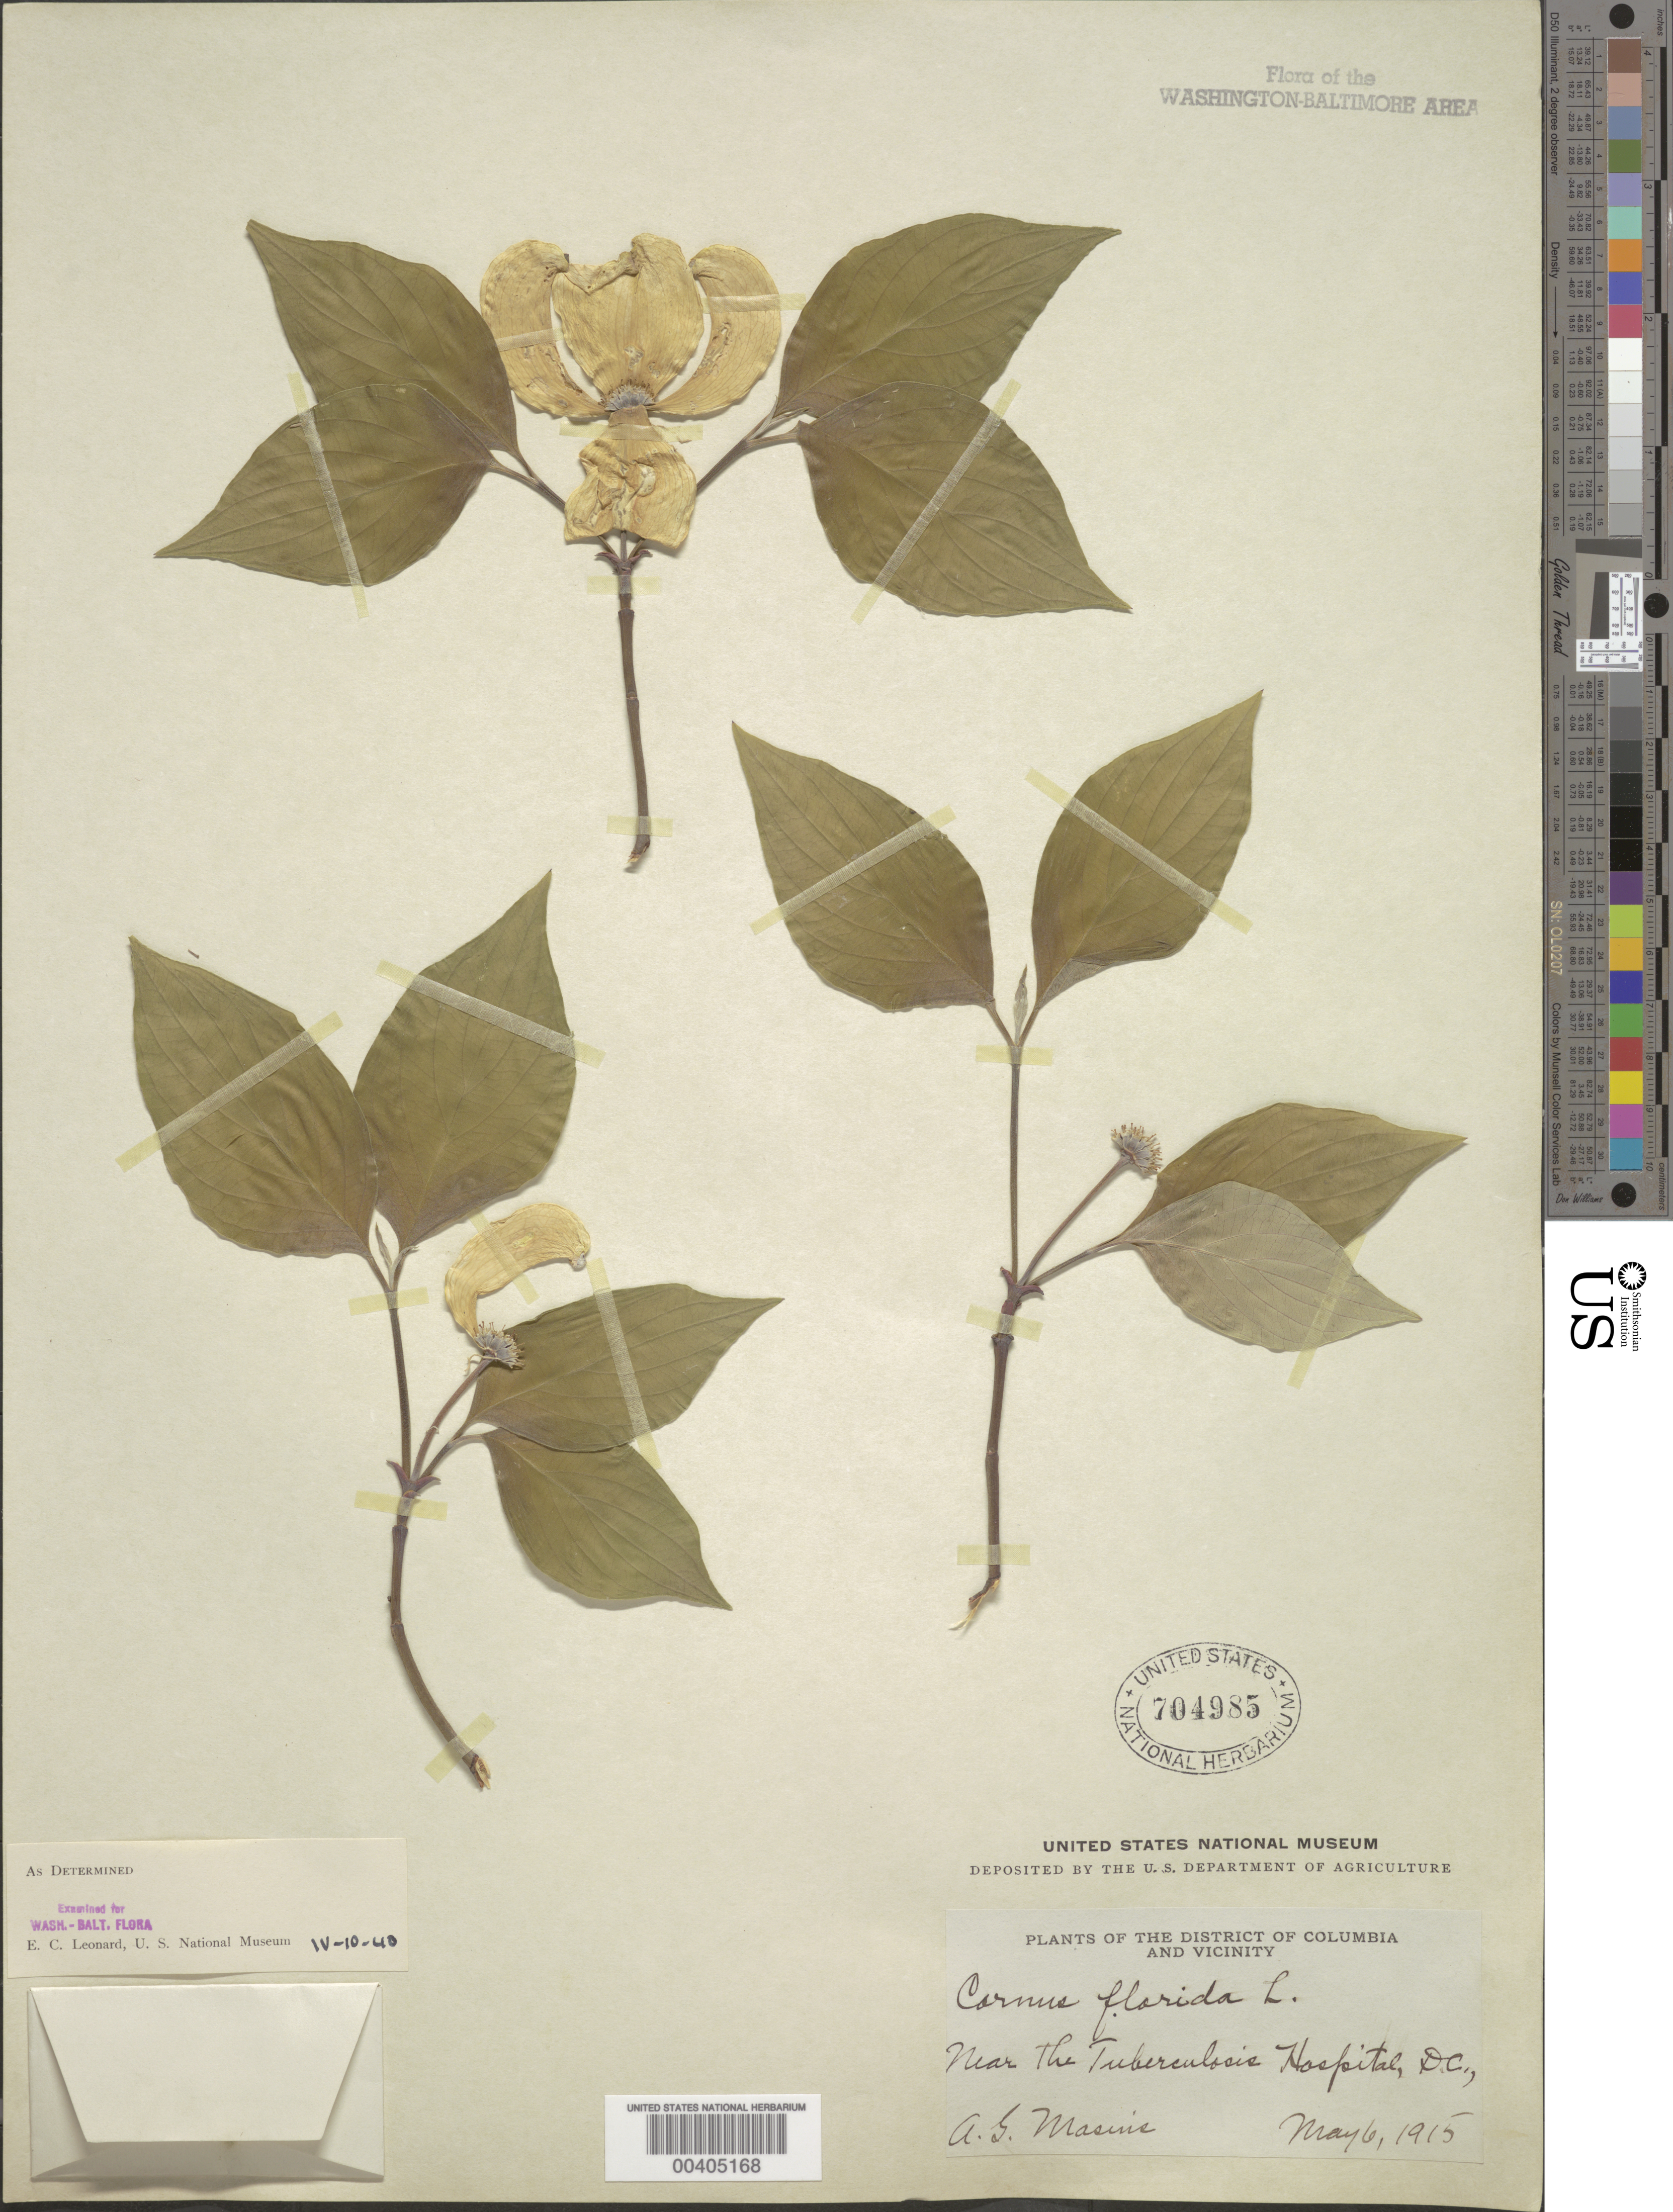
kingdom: Plantae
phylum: Tracheophyta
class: Magnoliopsida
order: Cornales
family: Cornaceae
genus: Cornus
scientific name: Cornus florida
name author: L.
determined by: Leonard, Emery C., (US)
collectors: A. Masius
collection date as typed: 06 May 1915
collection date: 1915-05-06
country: United States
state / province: District of Columbia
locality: Near the Tuberculosis Hospital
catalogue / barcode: US 704985